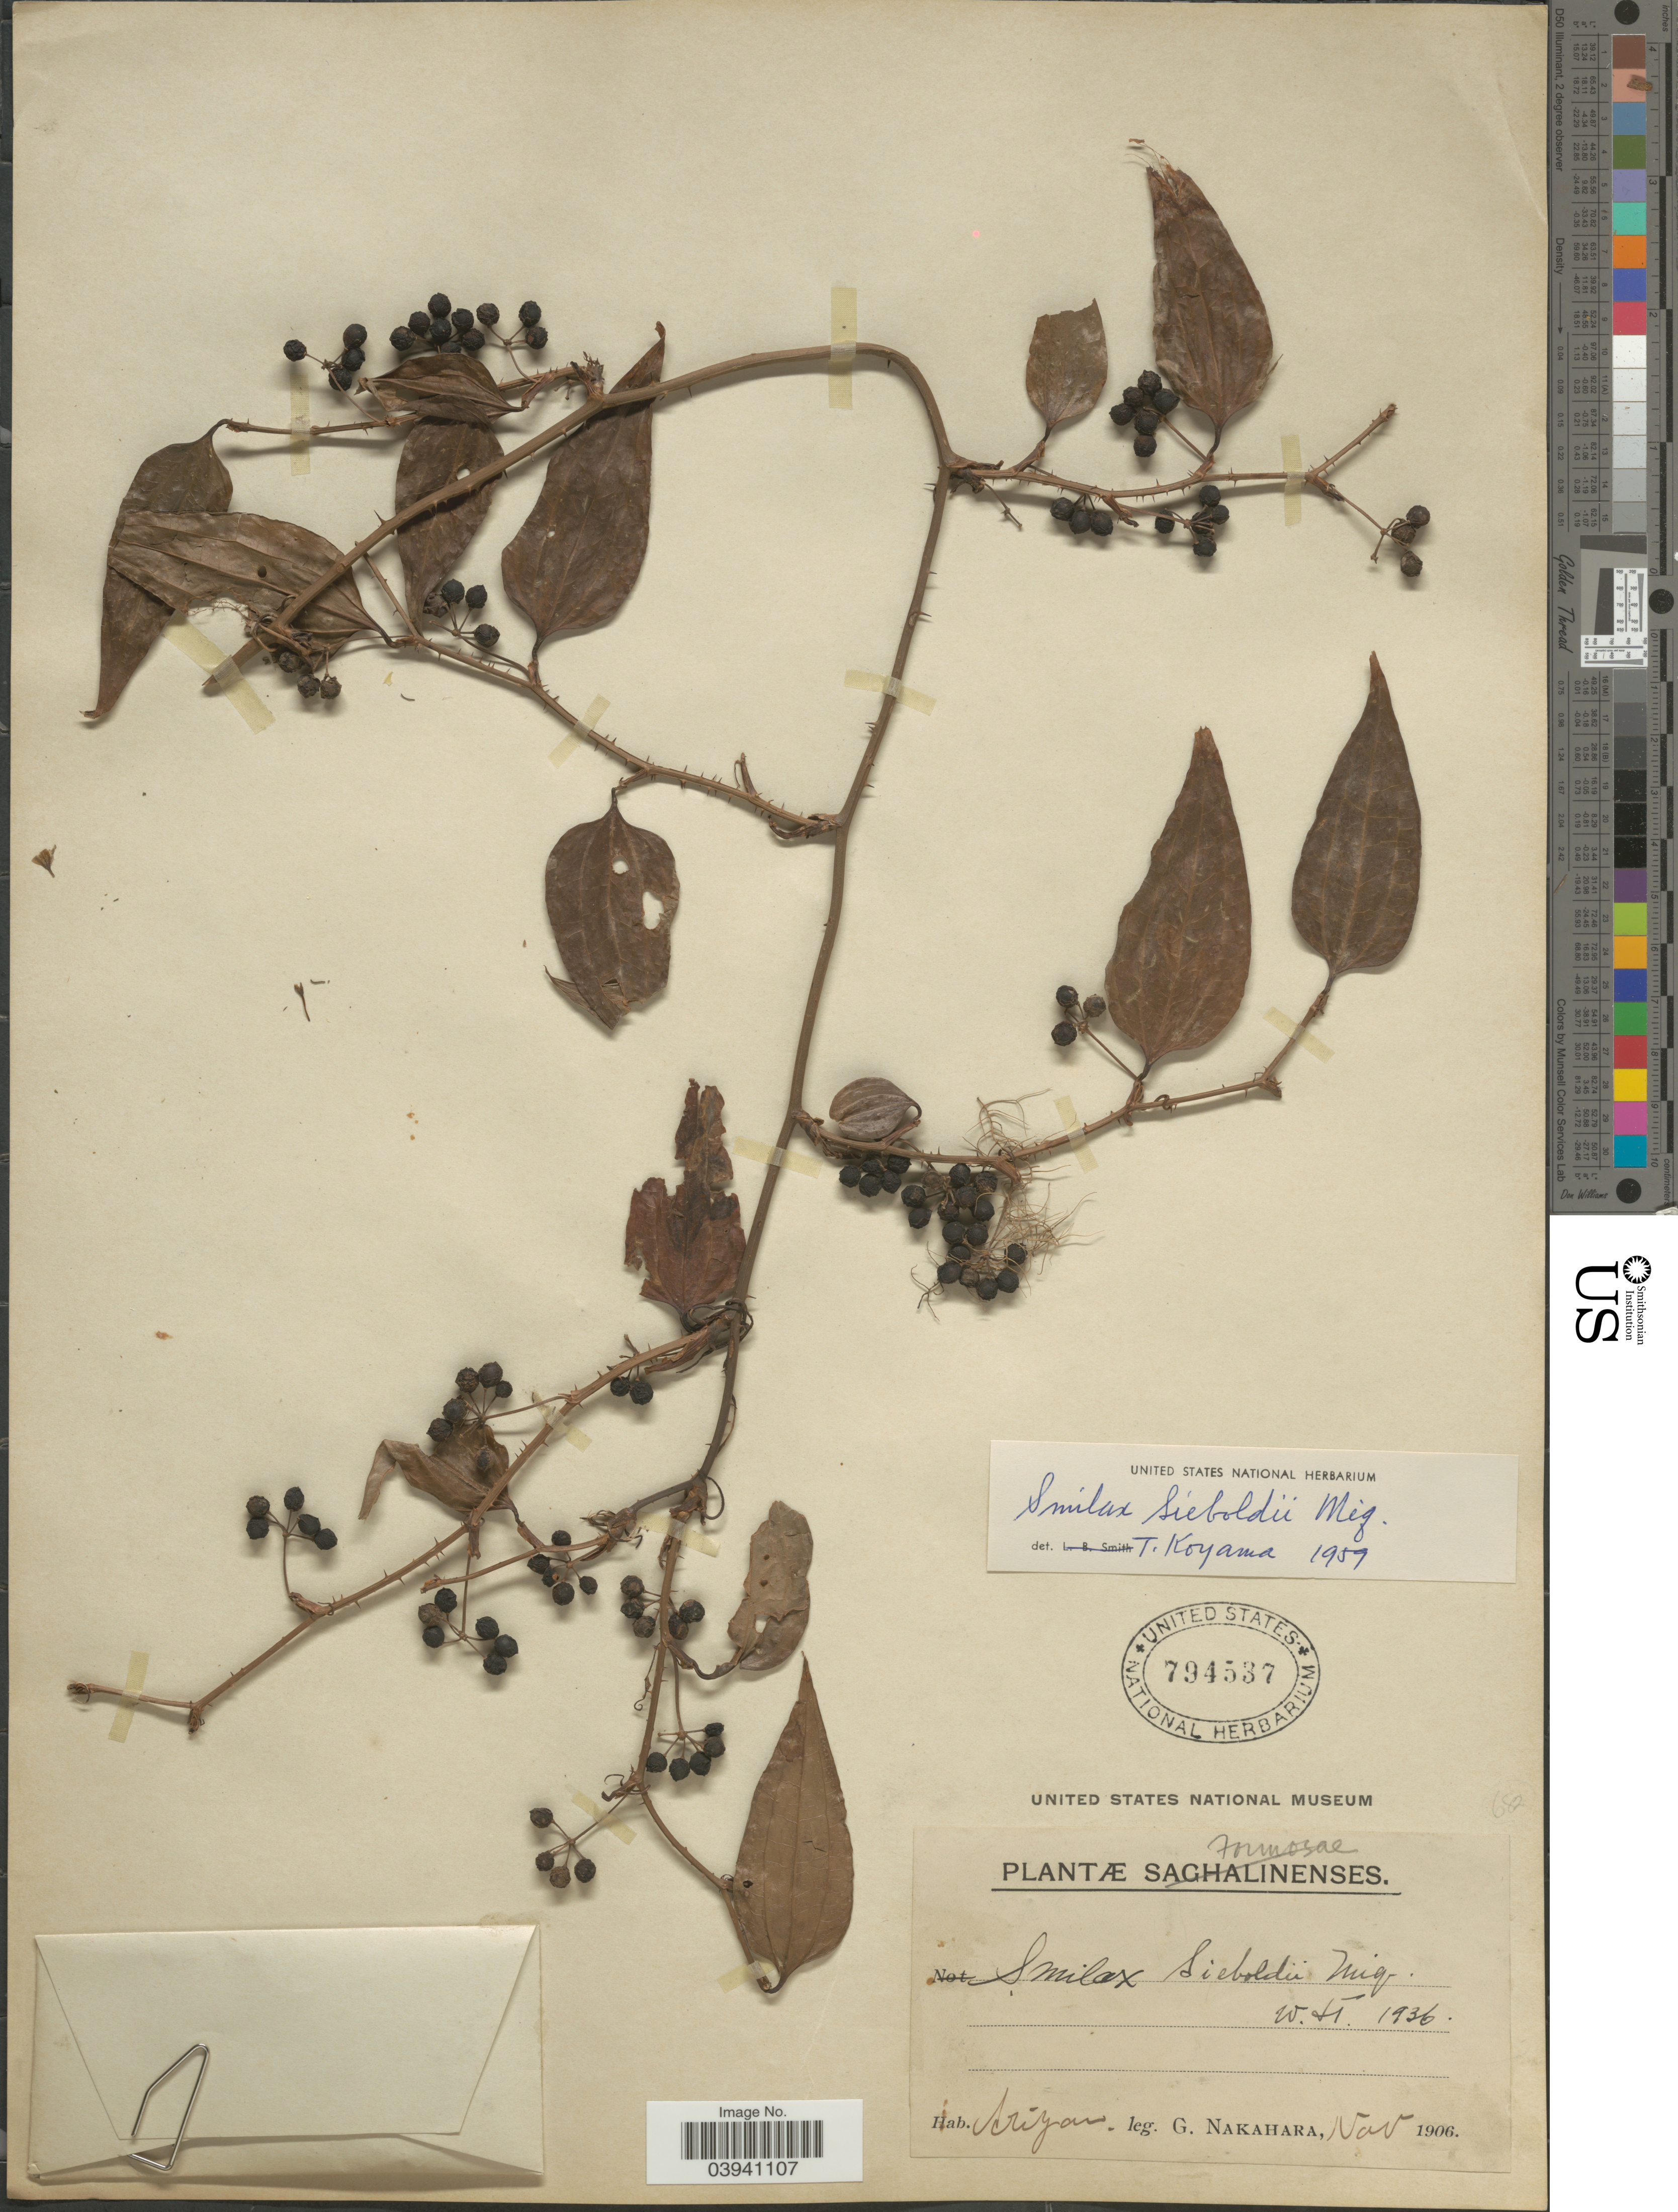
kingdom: Plantae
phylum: Tracheophyta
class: Liliopsida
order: Liliales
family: Smilacaceae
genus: Smilax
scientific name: Smilax sieboldii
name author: Miq.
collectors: G. Nakahara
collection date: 1906-11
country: Taiwan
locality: Formosae. Arizan.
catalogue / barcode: US 794537